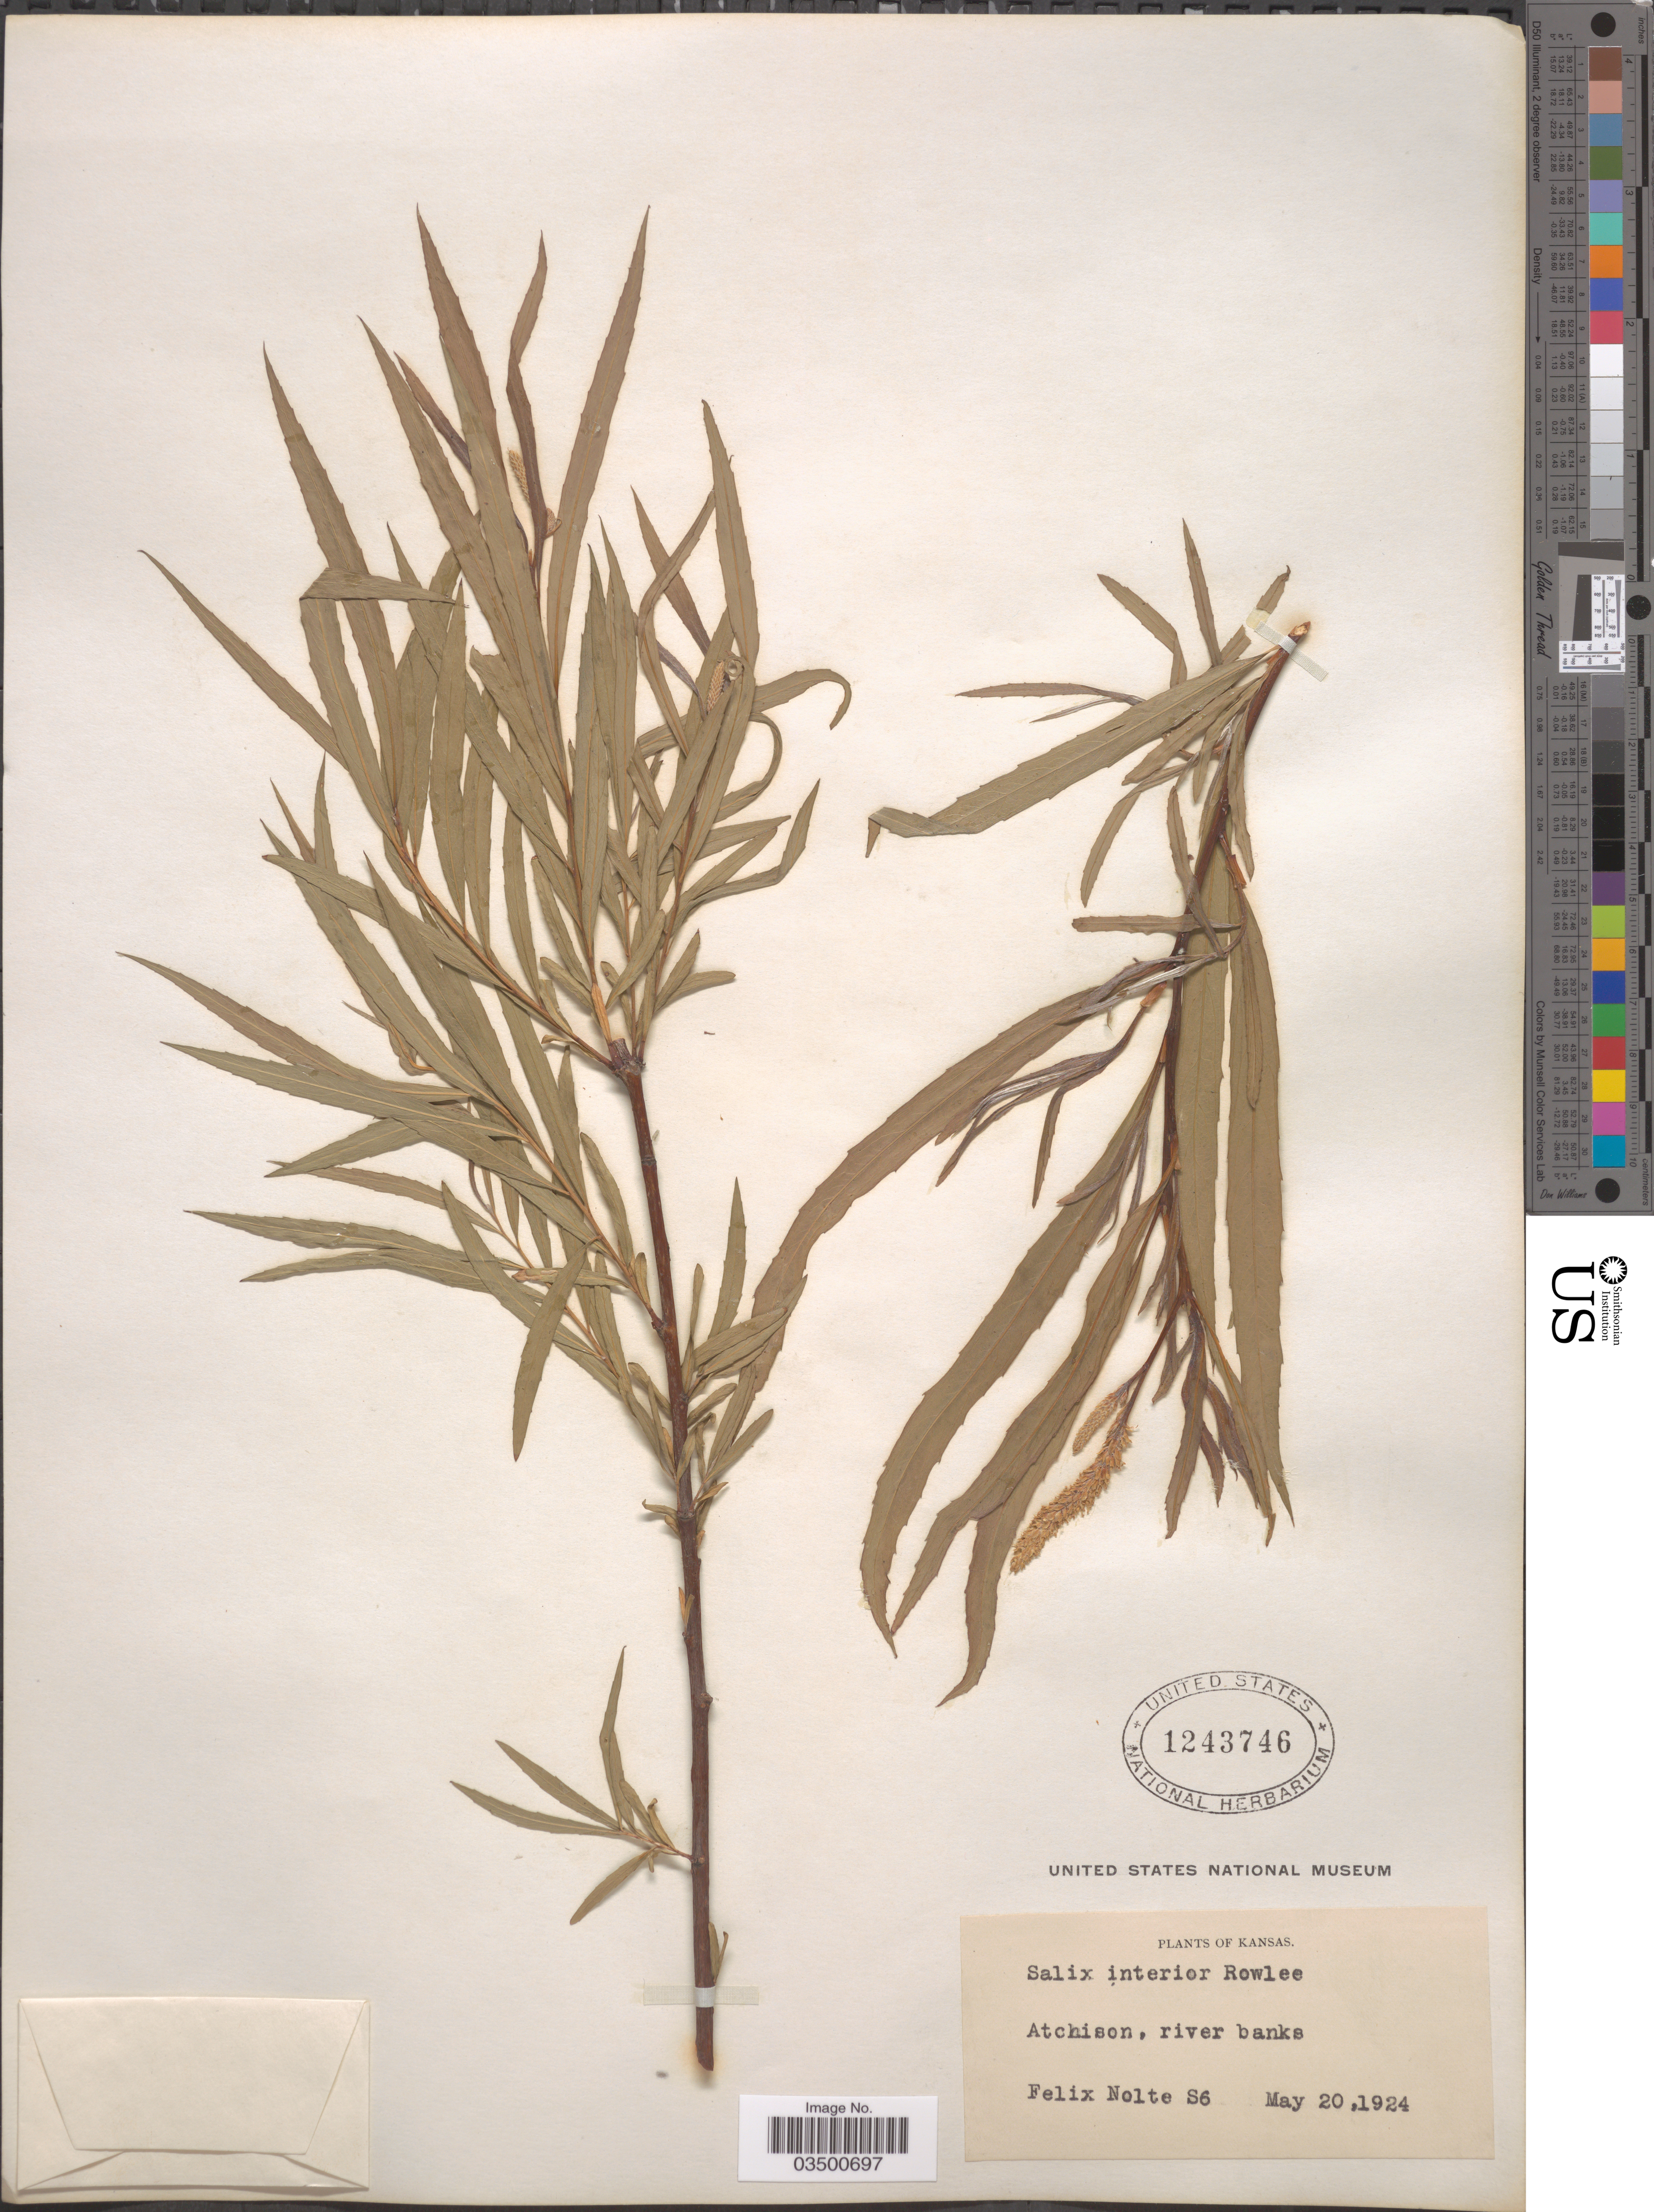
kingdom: Plantae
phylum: Tracheophyta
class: Magnoliopsida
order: Malpighiales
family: Salicaceae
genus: Salix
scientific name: Salix interior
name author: Rowlee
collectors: F. Nolte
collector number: S6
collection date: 1924-05-20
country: United States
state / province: Kansas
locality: Atchison, river banks.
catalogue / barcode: US 1243746